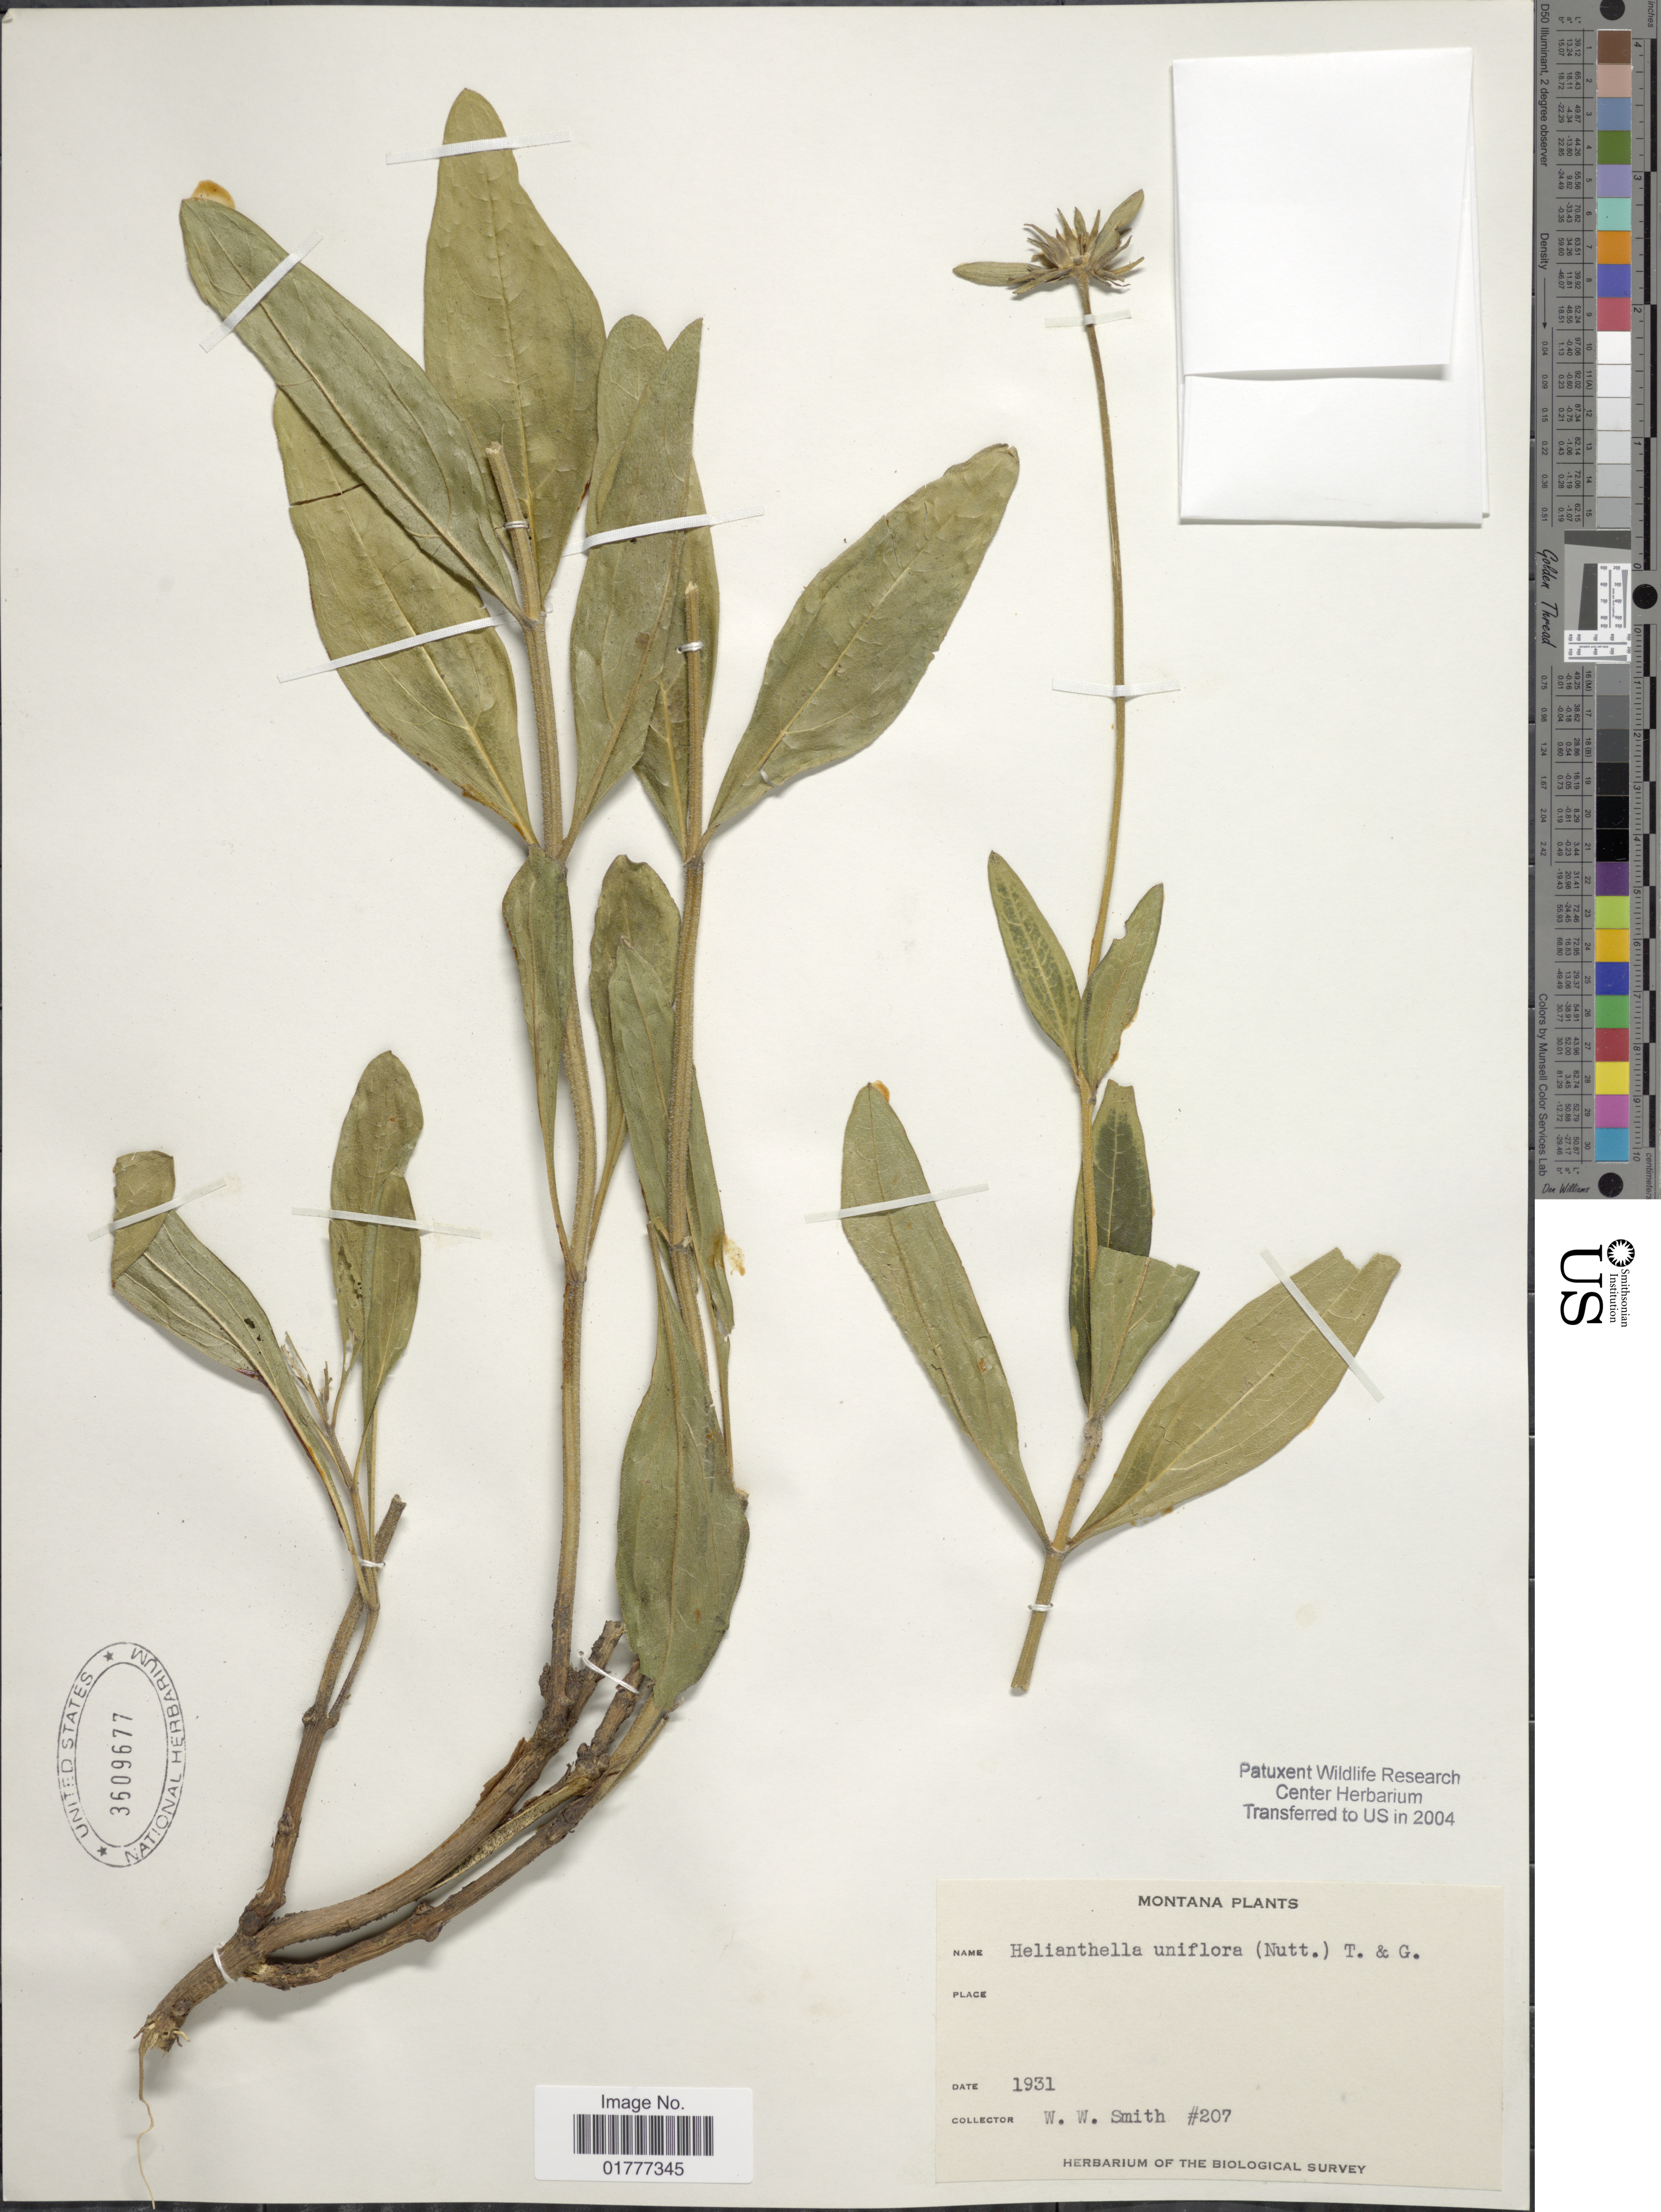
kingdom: Plantae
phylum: Tracheophyta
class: Magnoliopsida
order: Asterales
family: Asteraceae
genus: Helianthella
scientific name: Helianthella uniflora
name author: Torr. & A. Gray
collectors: W. W. Smith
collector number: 207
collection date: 1931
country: United States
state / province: Montana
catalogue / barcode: US 3609677